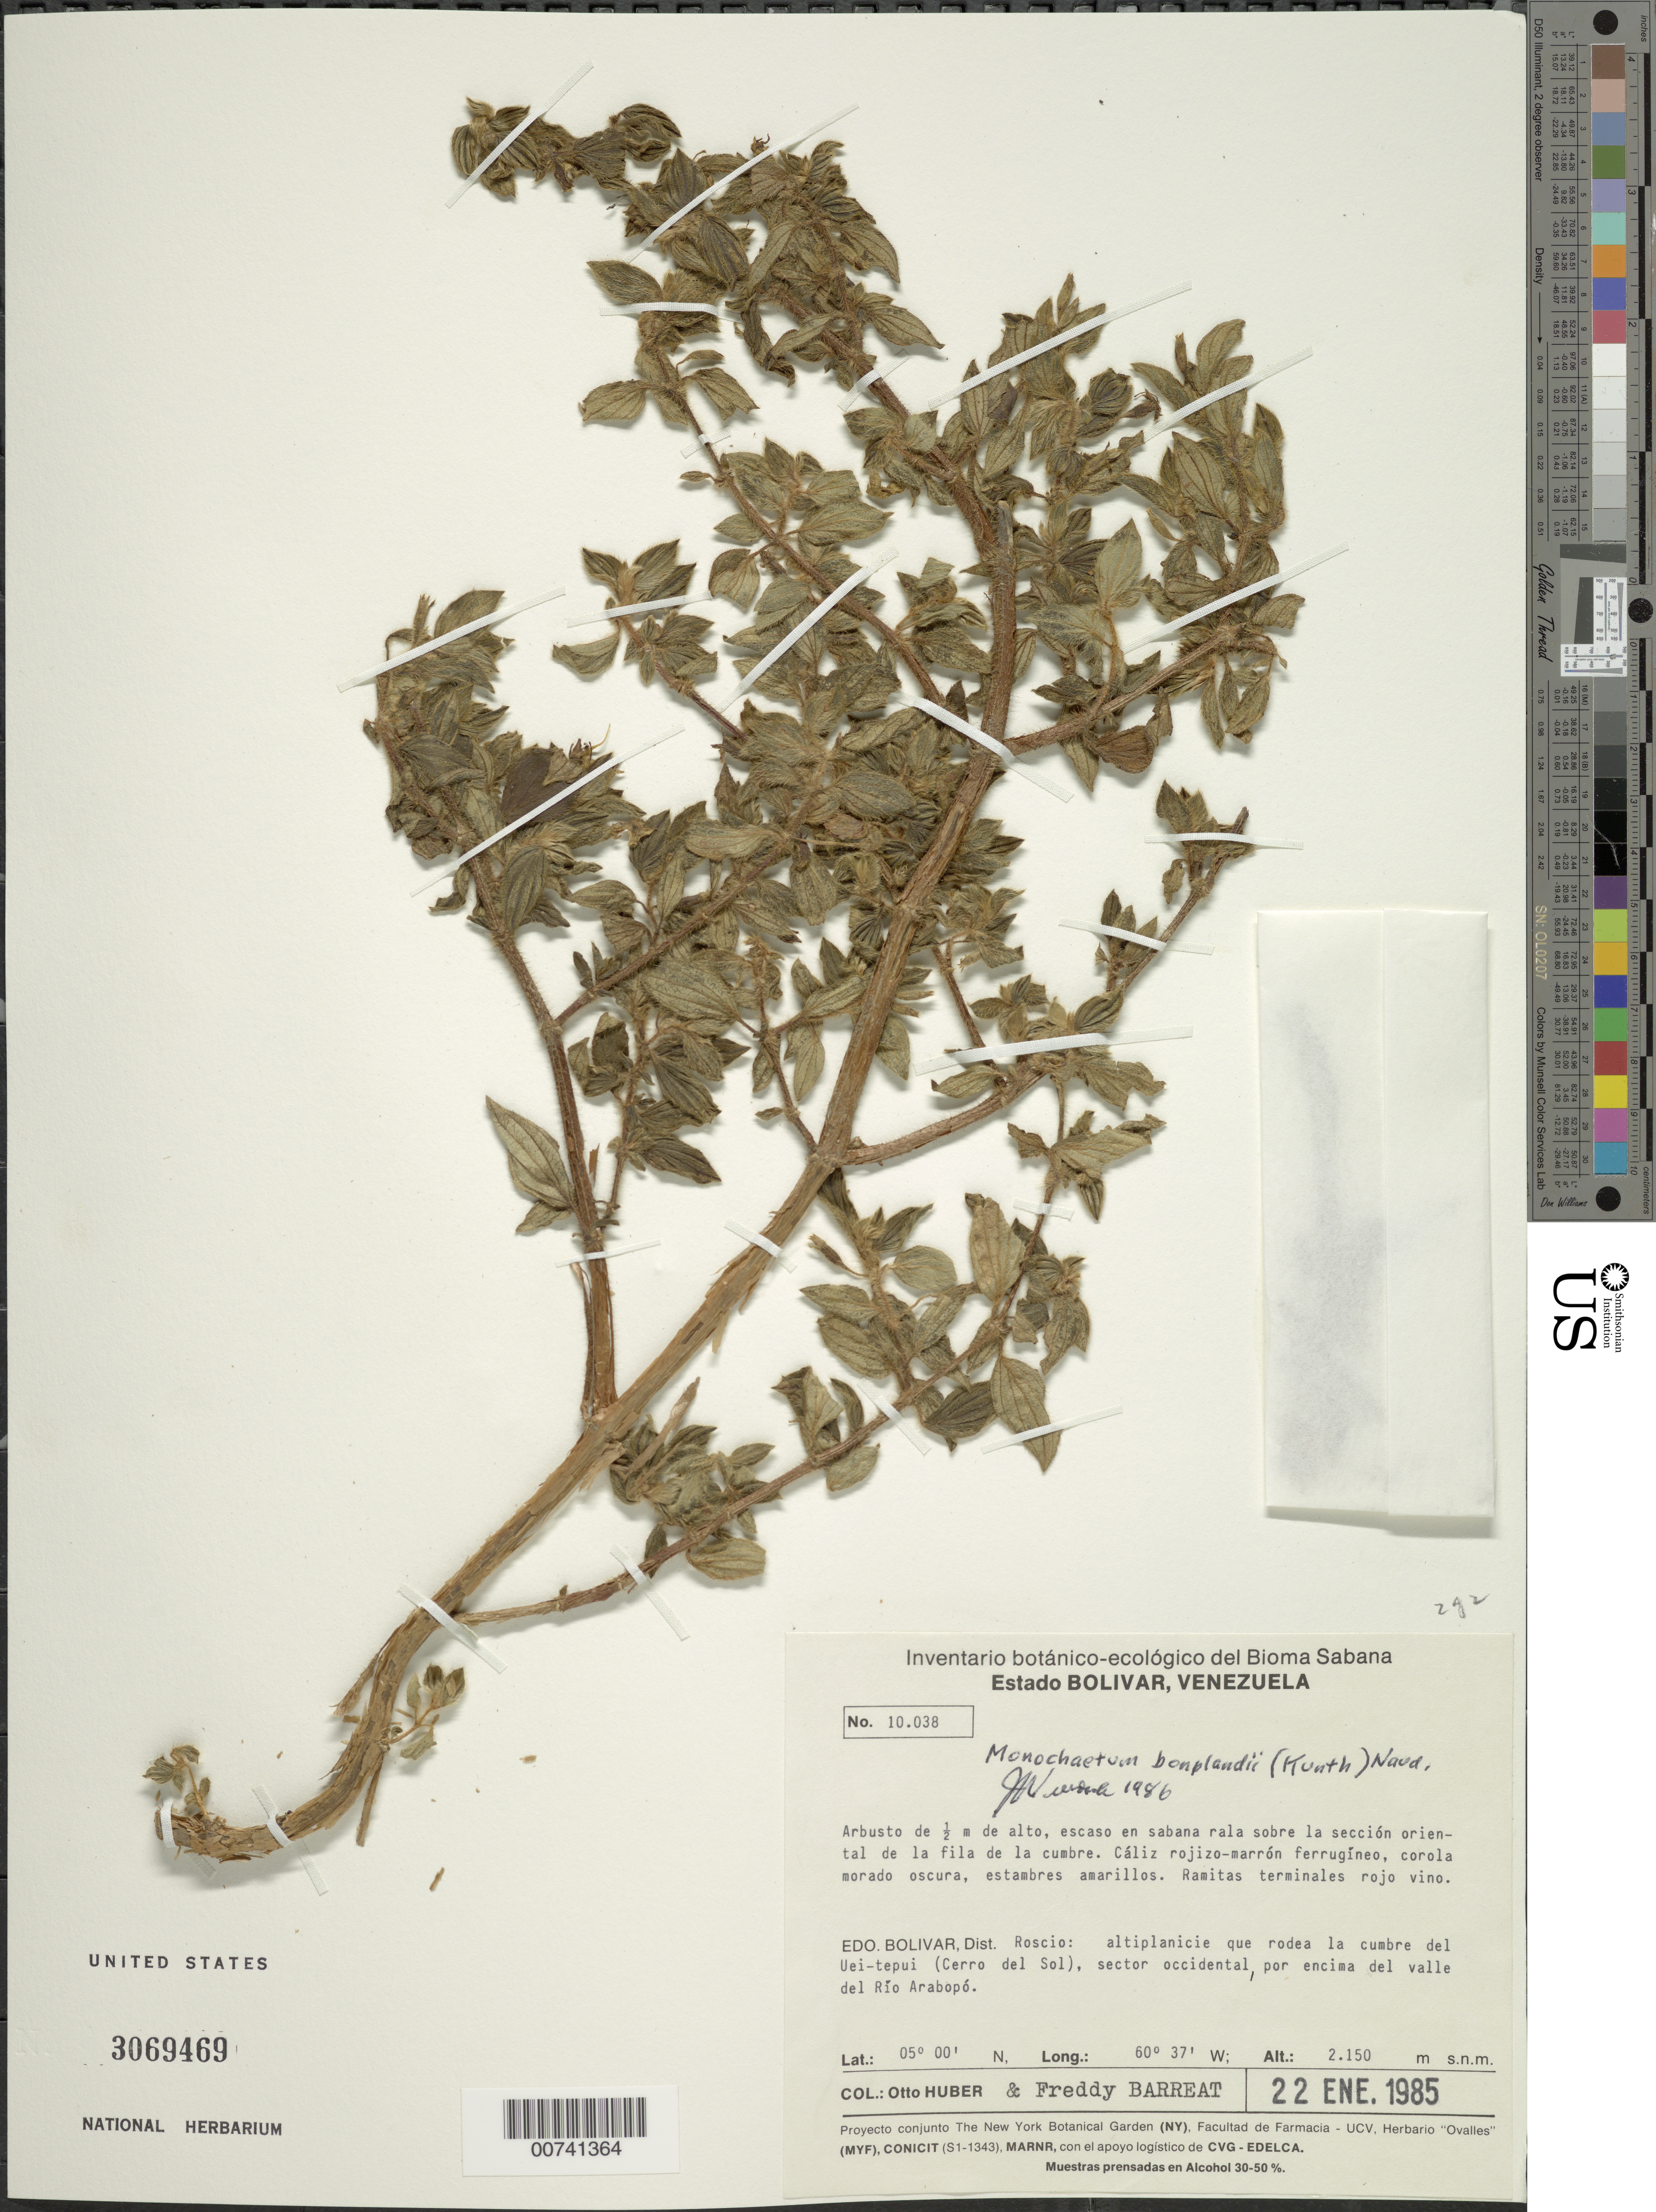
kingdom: Plantae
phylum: Tracheophyta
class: Magnoliopsida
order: Myrtales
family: Melastomataceae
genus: Monochaetum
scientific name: Monochaetum bonplandii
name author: (Kunth) Naudin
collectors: O. Huber & F. Barreat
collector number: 10038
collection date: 1985-01-22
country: Venezuela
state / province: Bolivar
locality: Edo. Bolivar, Dist. Roscio: altiplanicie que rodea la cumbre del Uei-tepui (Cerro del Sol), sector occidental, por encima del valle del Río Arabopó.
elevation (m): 2150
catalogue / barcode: US 3069469